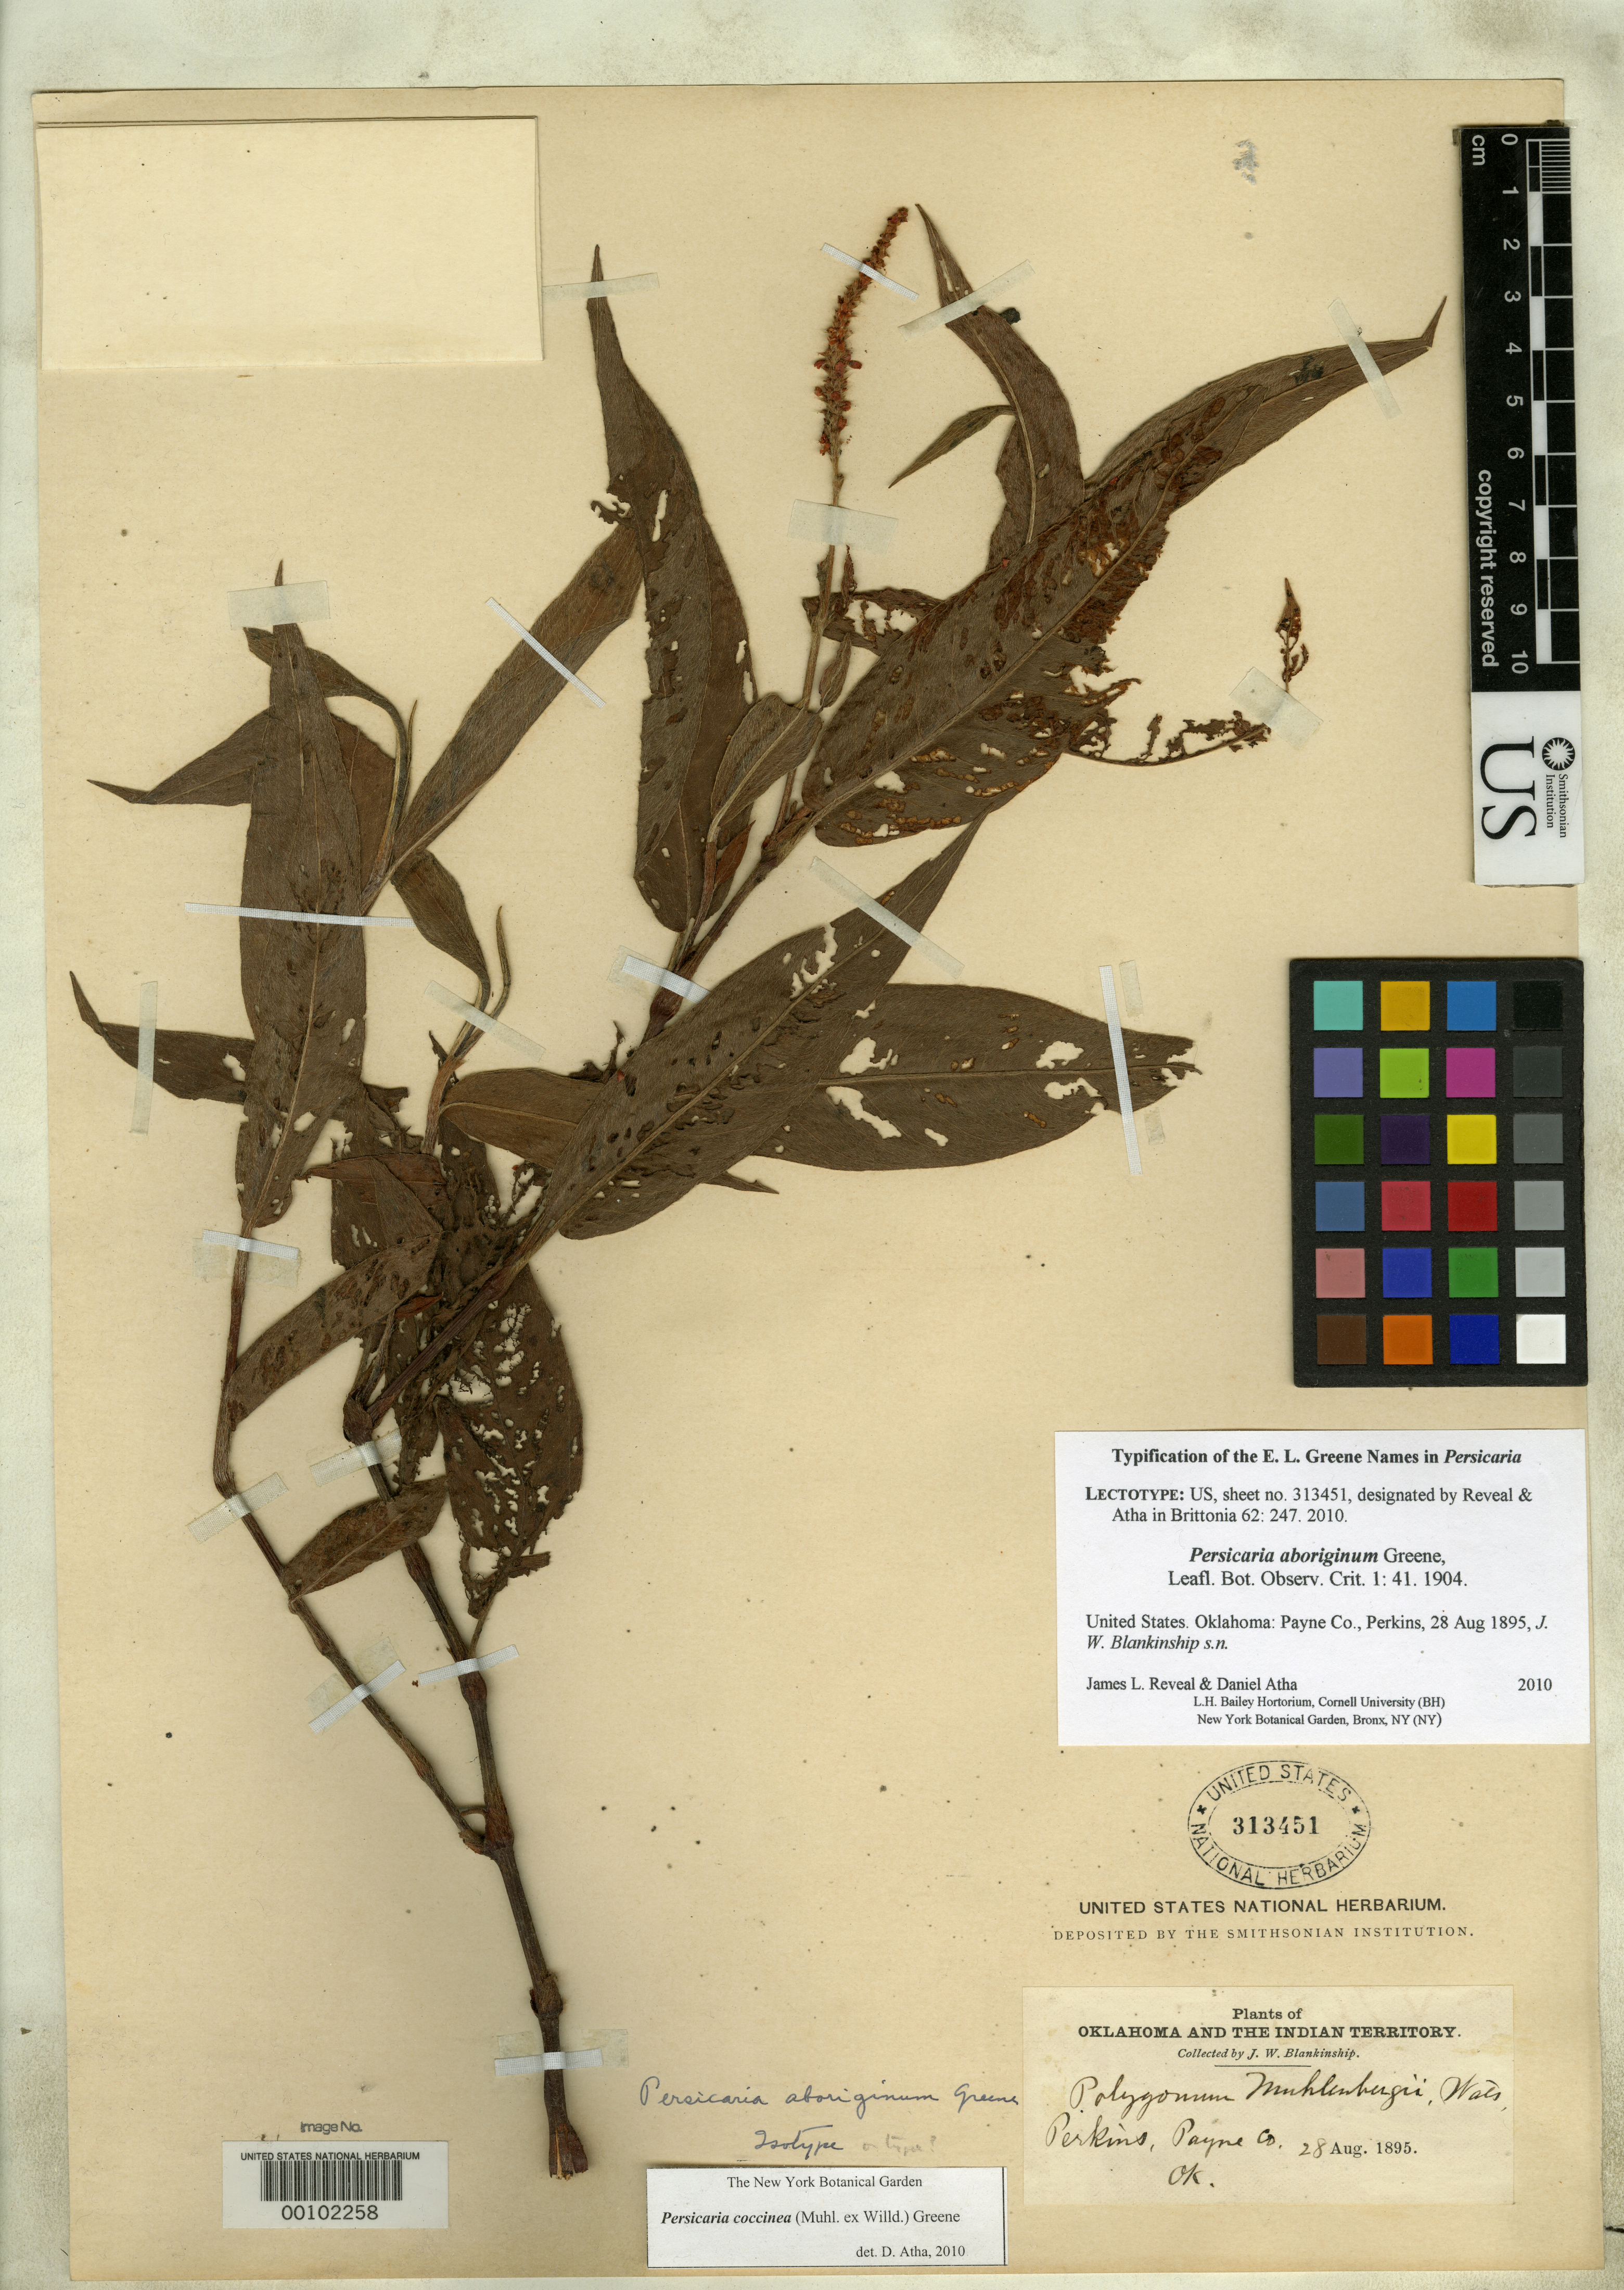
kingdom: Plantae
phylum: Tracheophyta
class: Magnoliopsida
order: Caryophyllales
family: Polygonaceae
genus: Persicaria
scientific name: Persicaria aboriginum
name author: Greene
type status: Lectotype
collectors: J. W. Blankinship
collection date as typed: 28 Aug 1895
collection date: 1895-08-28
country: United States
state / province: Oklahoma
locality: Perkins, Payne Co. [Protologue, "Oklahoma and the Indian Territory"]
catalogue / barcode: US 313451